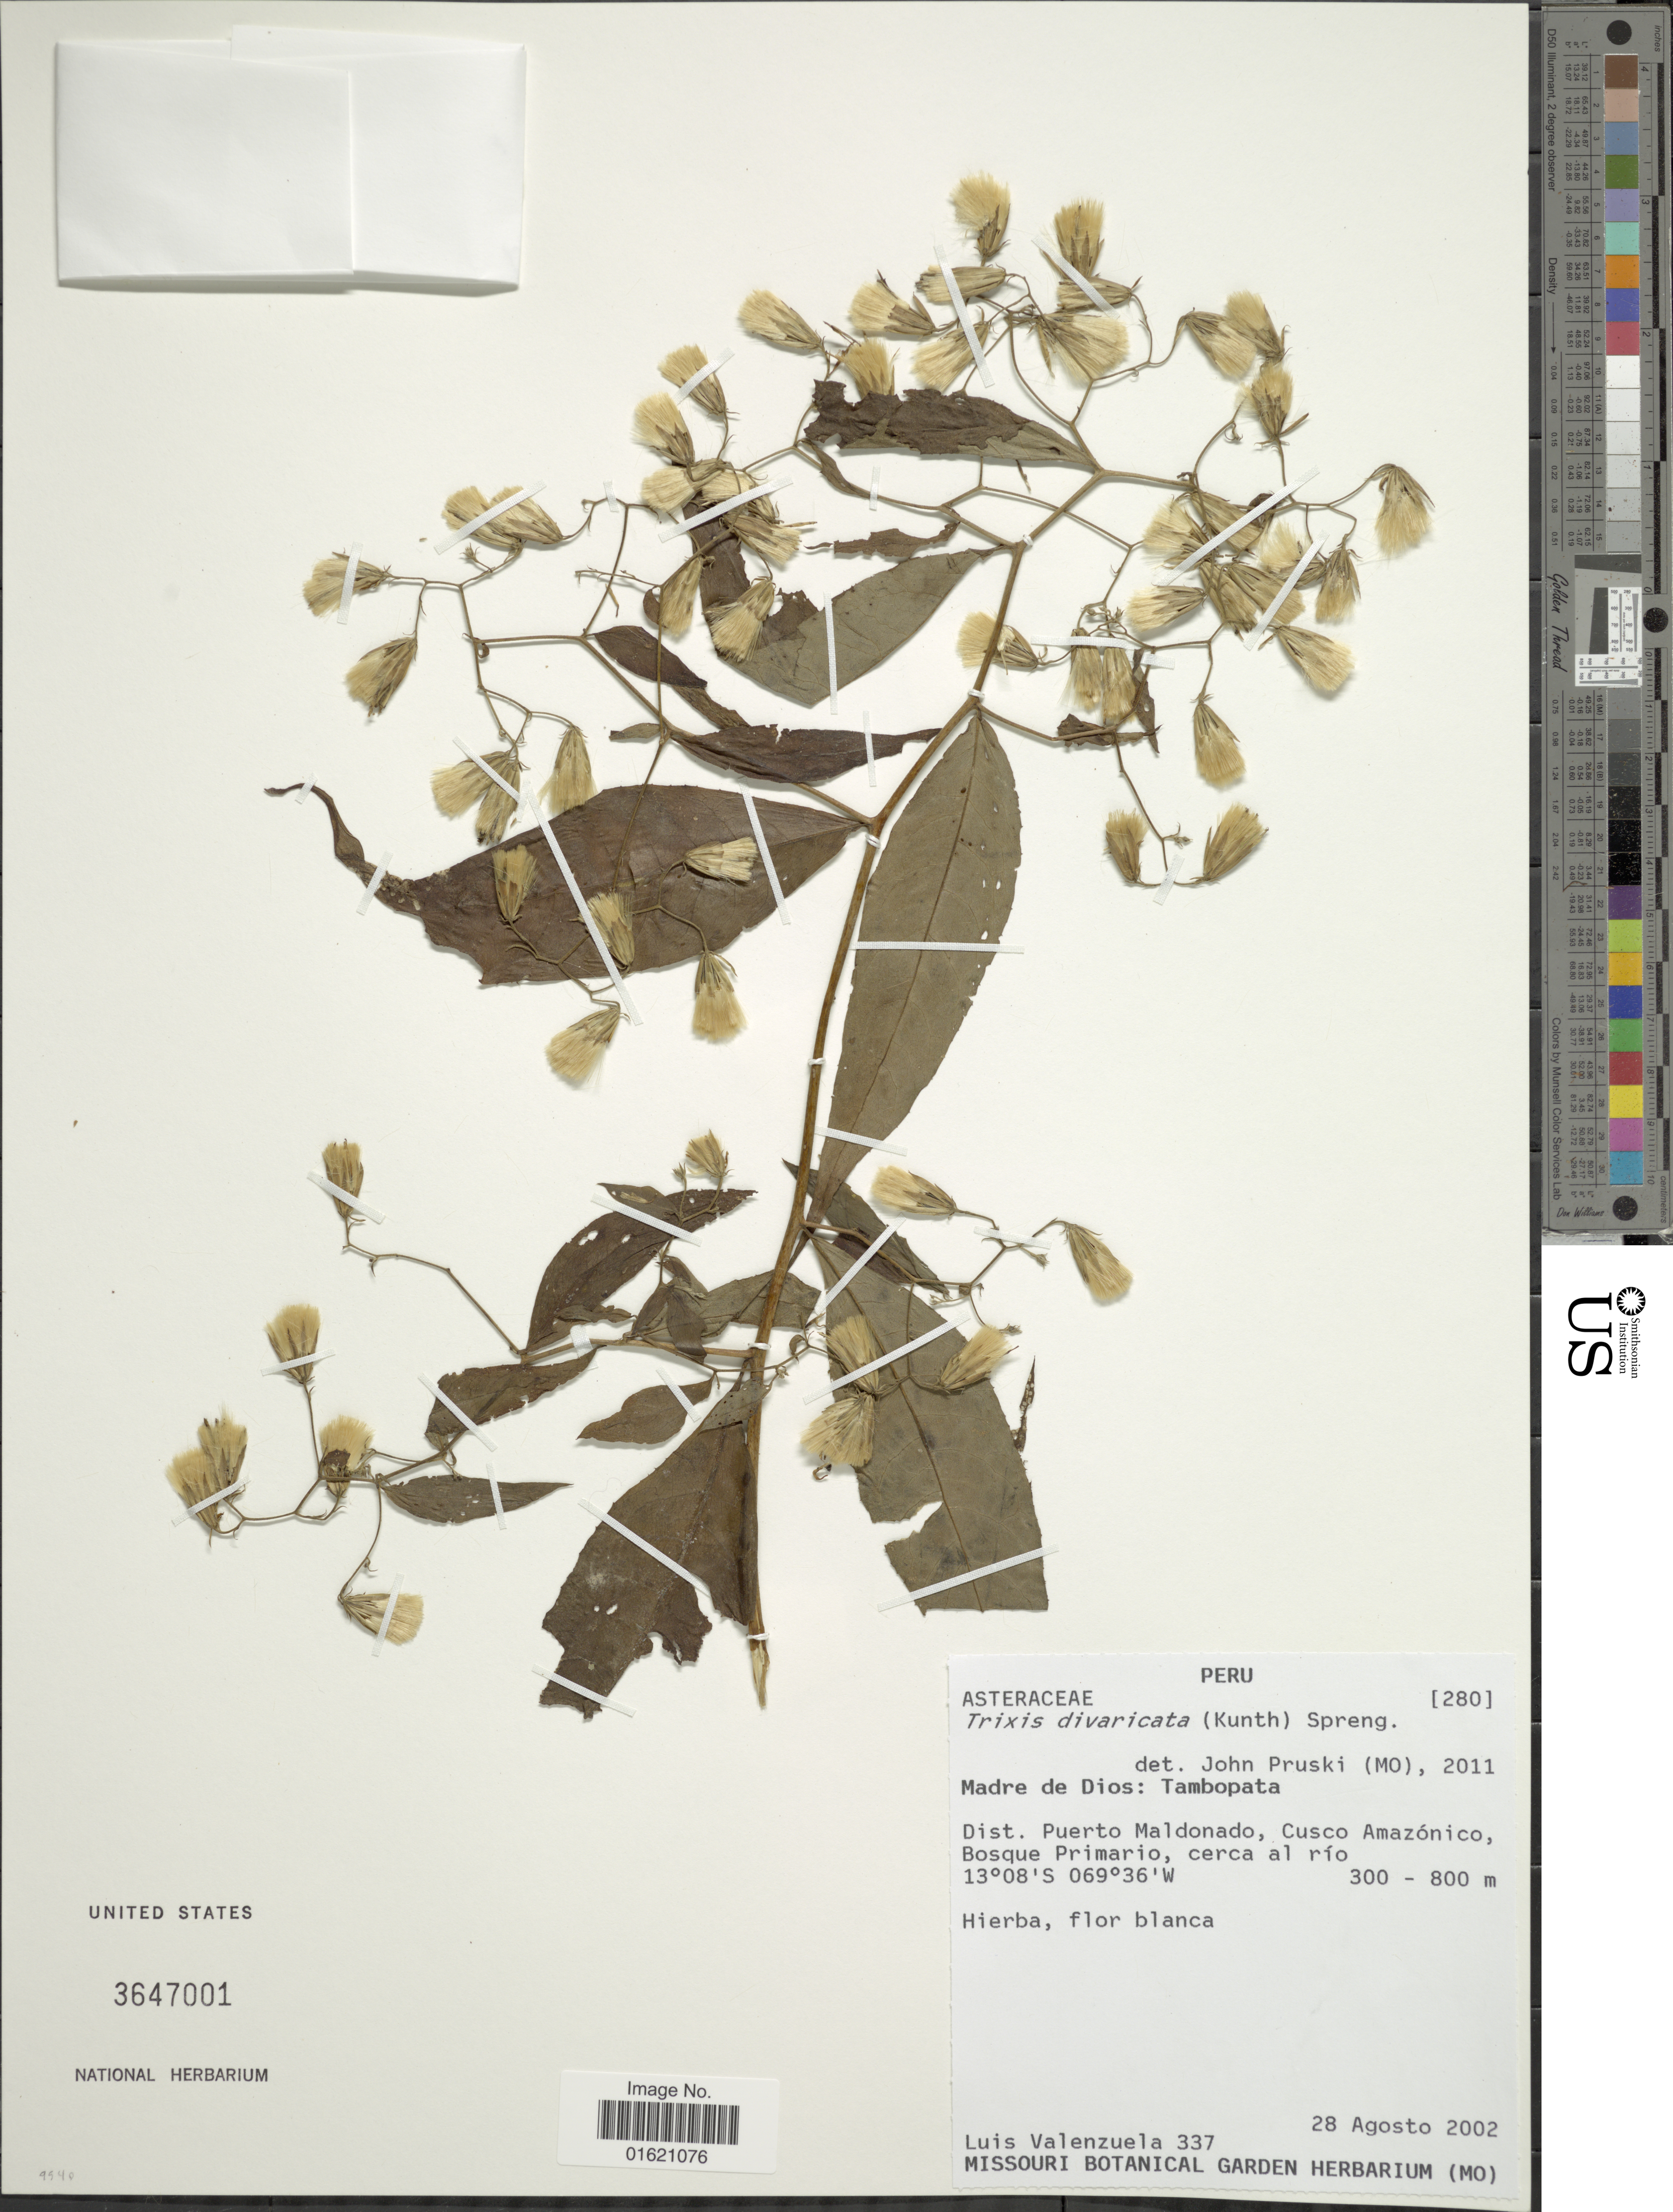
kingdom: Plantae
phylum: Tracheophyta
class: Magnoliopsida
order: Asterales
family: Asteraceae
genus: Trixis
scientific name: Trixis antimenorrhoea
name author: (Schrank) Mart. ex Kuntze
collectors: L. Valenzuela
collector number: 337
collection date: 2002-08-28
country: Peru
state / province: Madre de Dios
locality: Tambopata, Dist. Puerto maldonado, Cusco Amazónico, bosque Primario, cerca al río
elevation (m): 300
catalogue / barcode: US 3647001